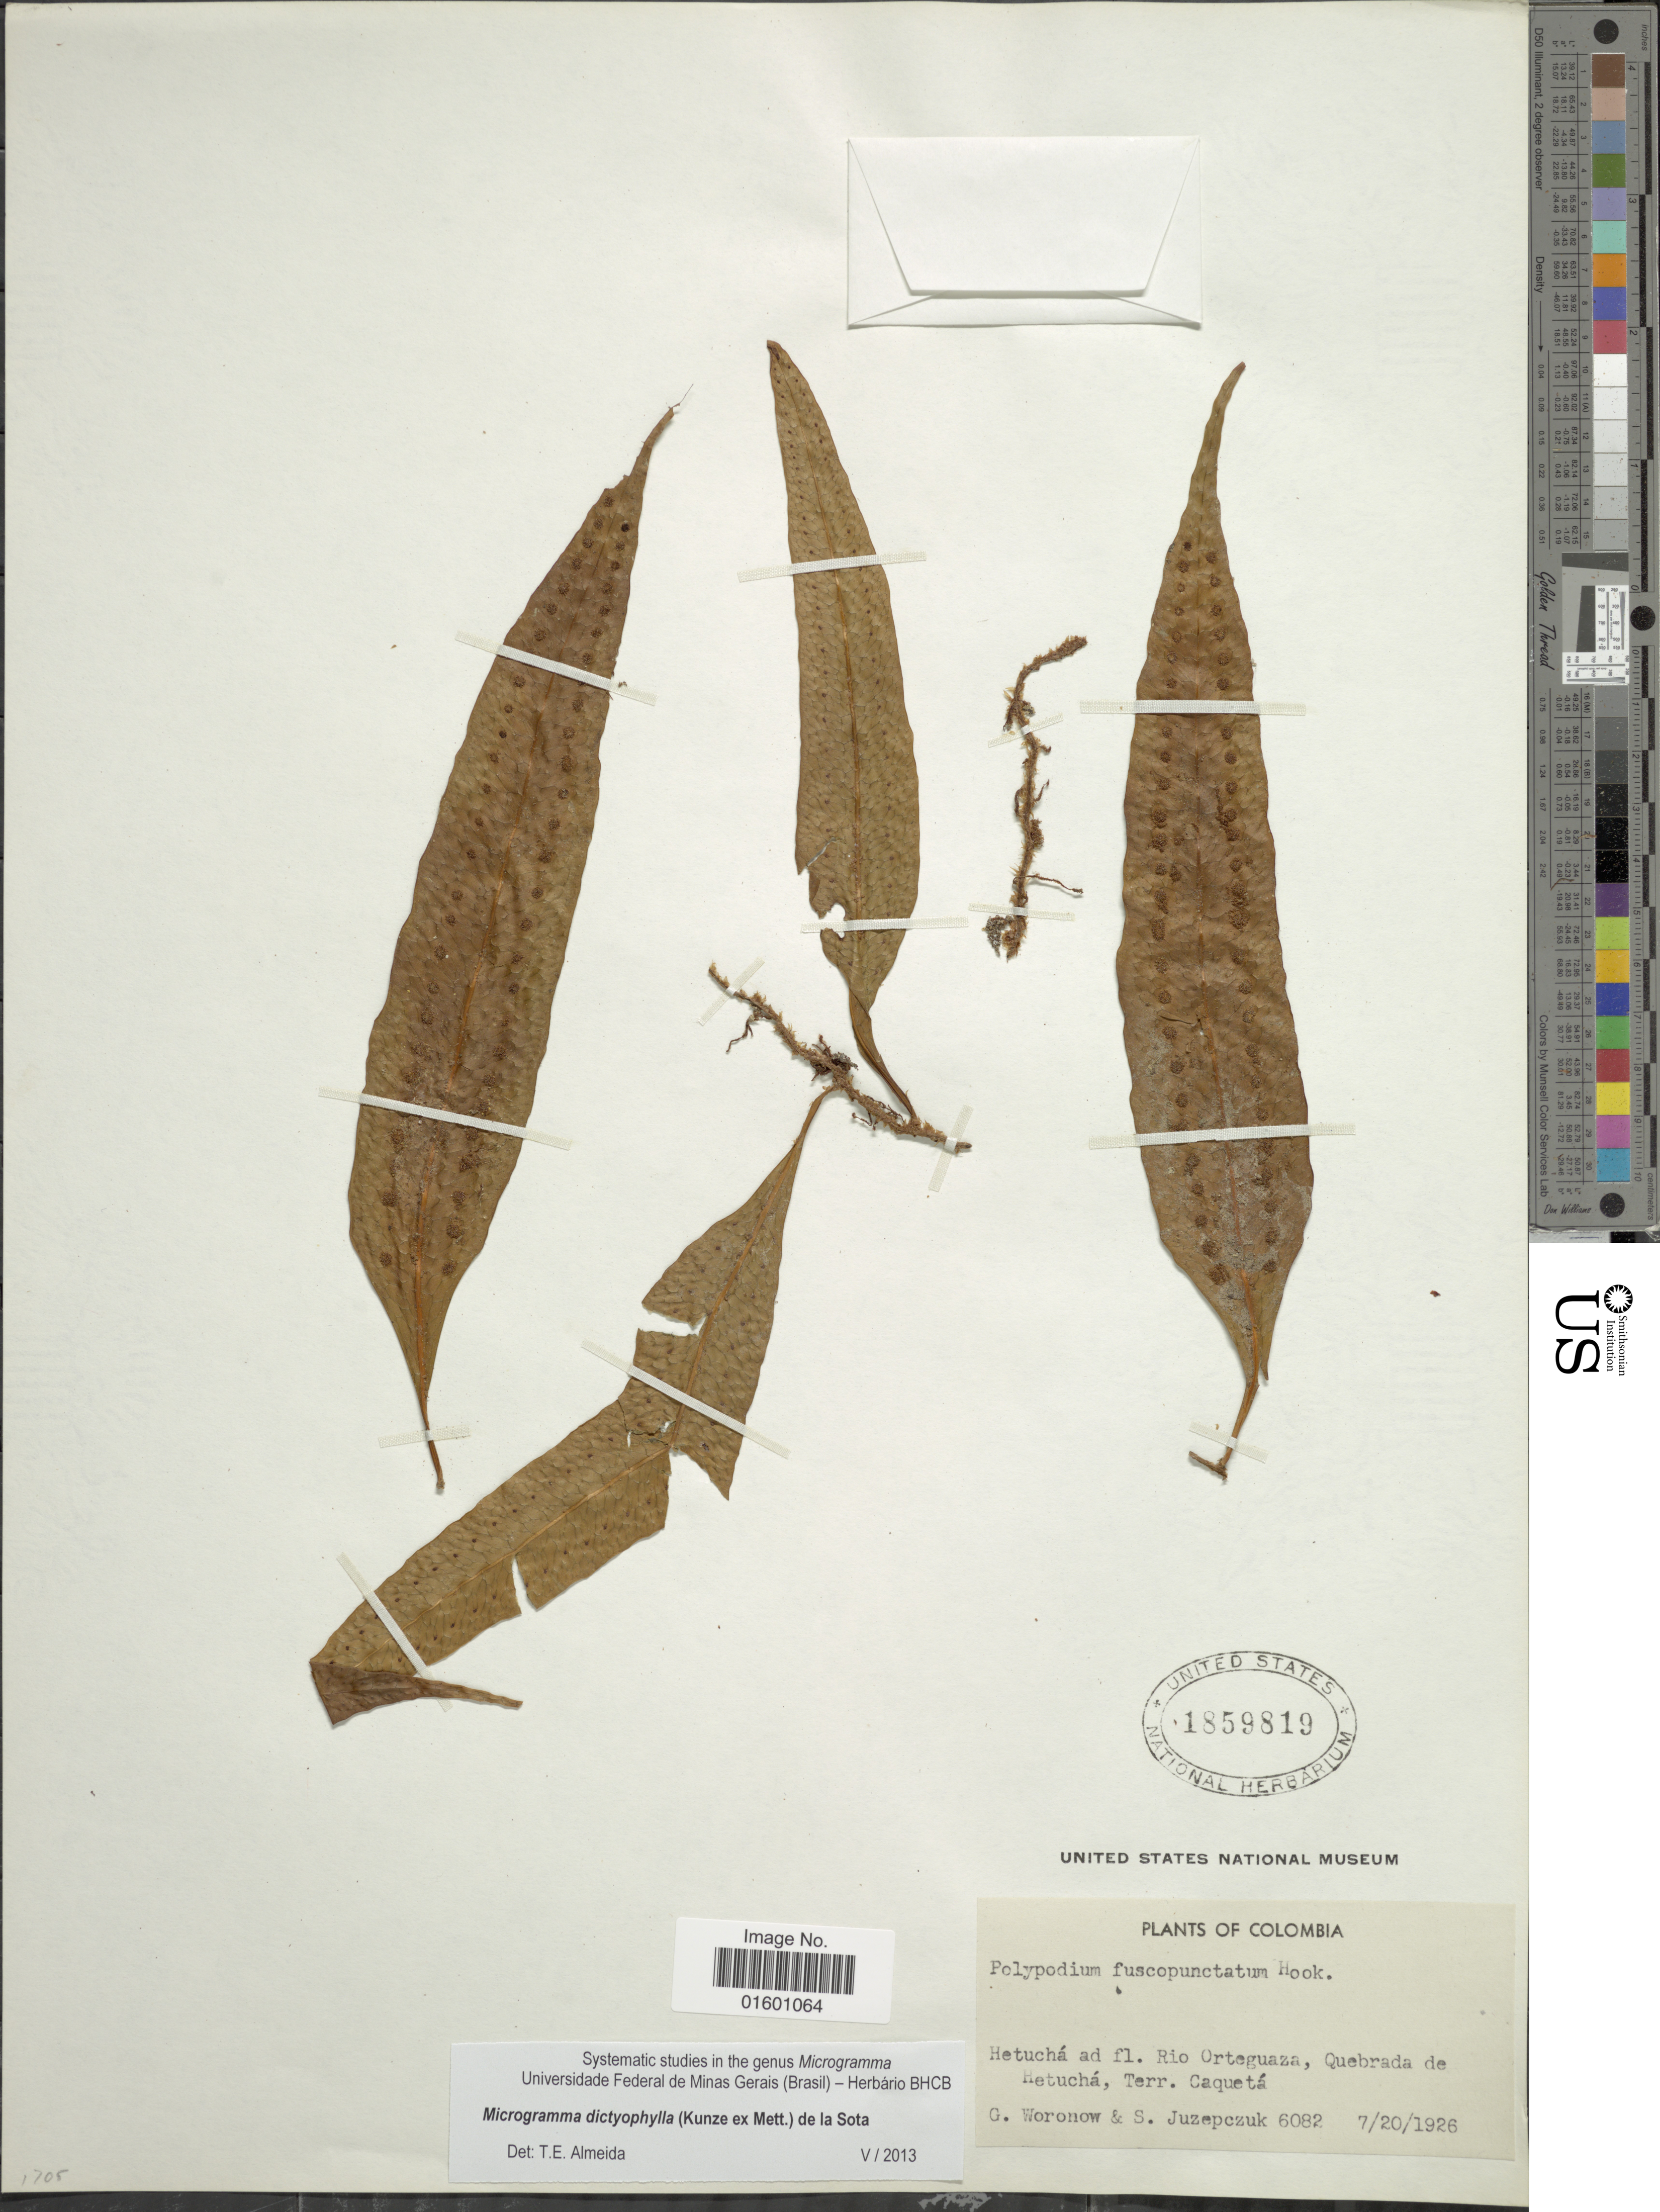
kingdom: Plantae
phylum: Tracheophyta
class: Polypodiopsida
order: Polypodiales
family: Polypodiaceae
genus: Microgramma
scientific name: Microgramma dictyophylla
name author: (Kunze ex Mett.) de la Sota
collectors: G. Woronow & S. Juzepezue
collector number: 6082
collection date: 1926-07-20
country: Colombia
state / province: Caquetá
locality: Hetucha ad fl. Rio Orteqguaza, Quebrada de Hetucha, Terr. Caqueta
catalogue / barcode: US 1859819